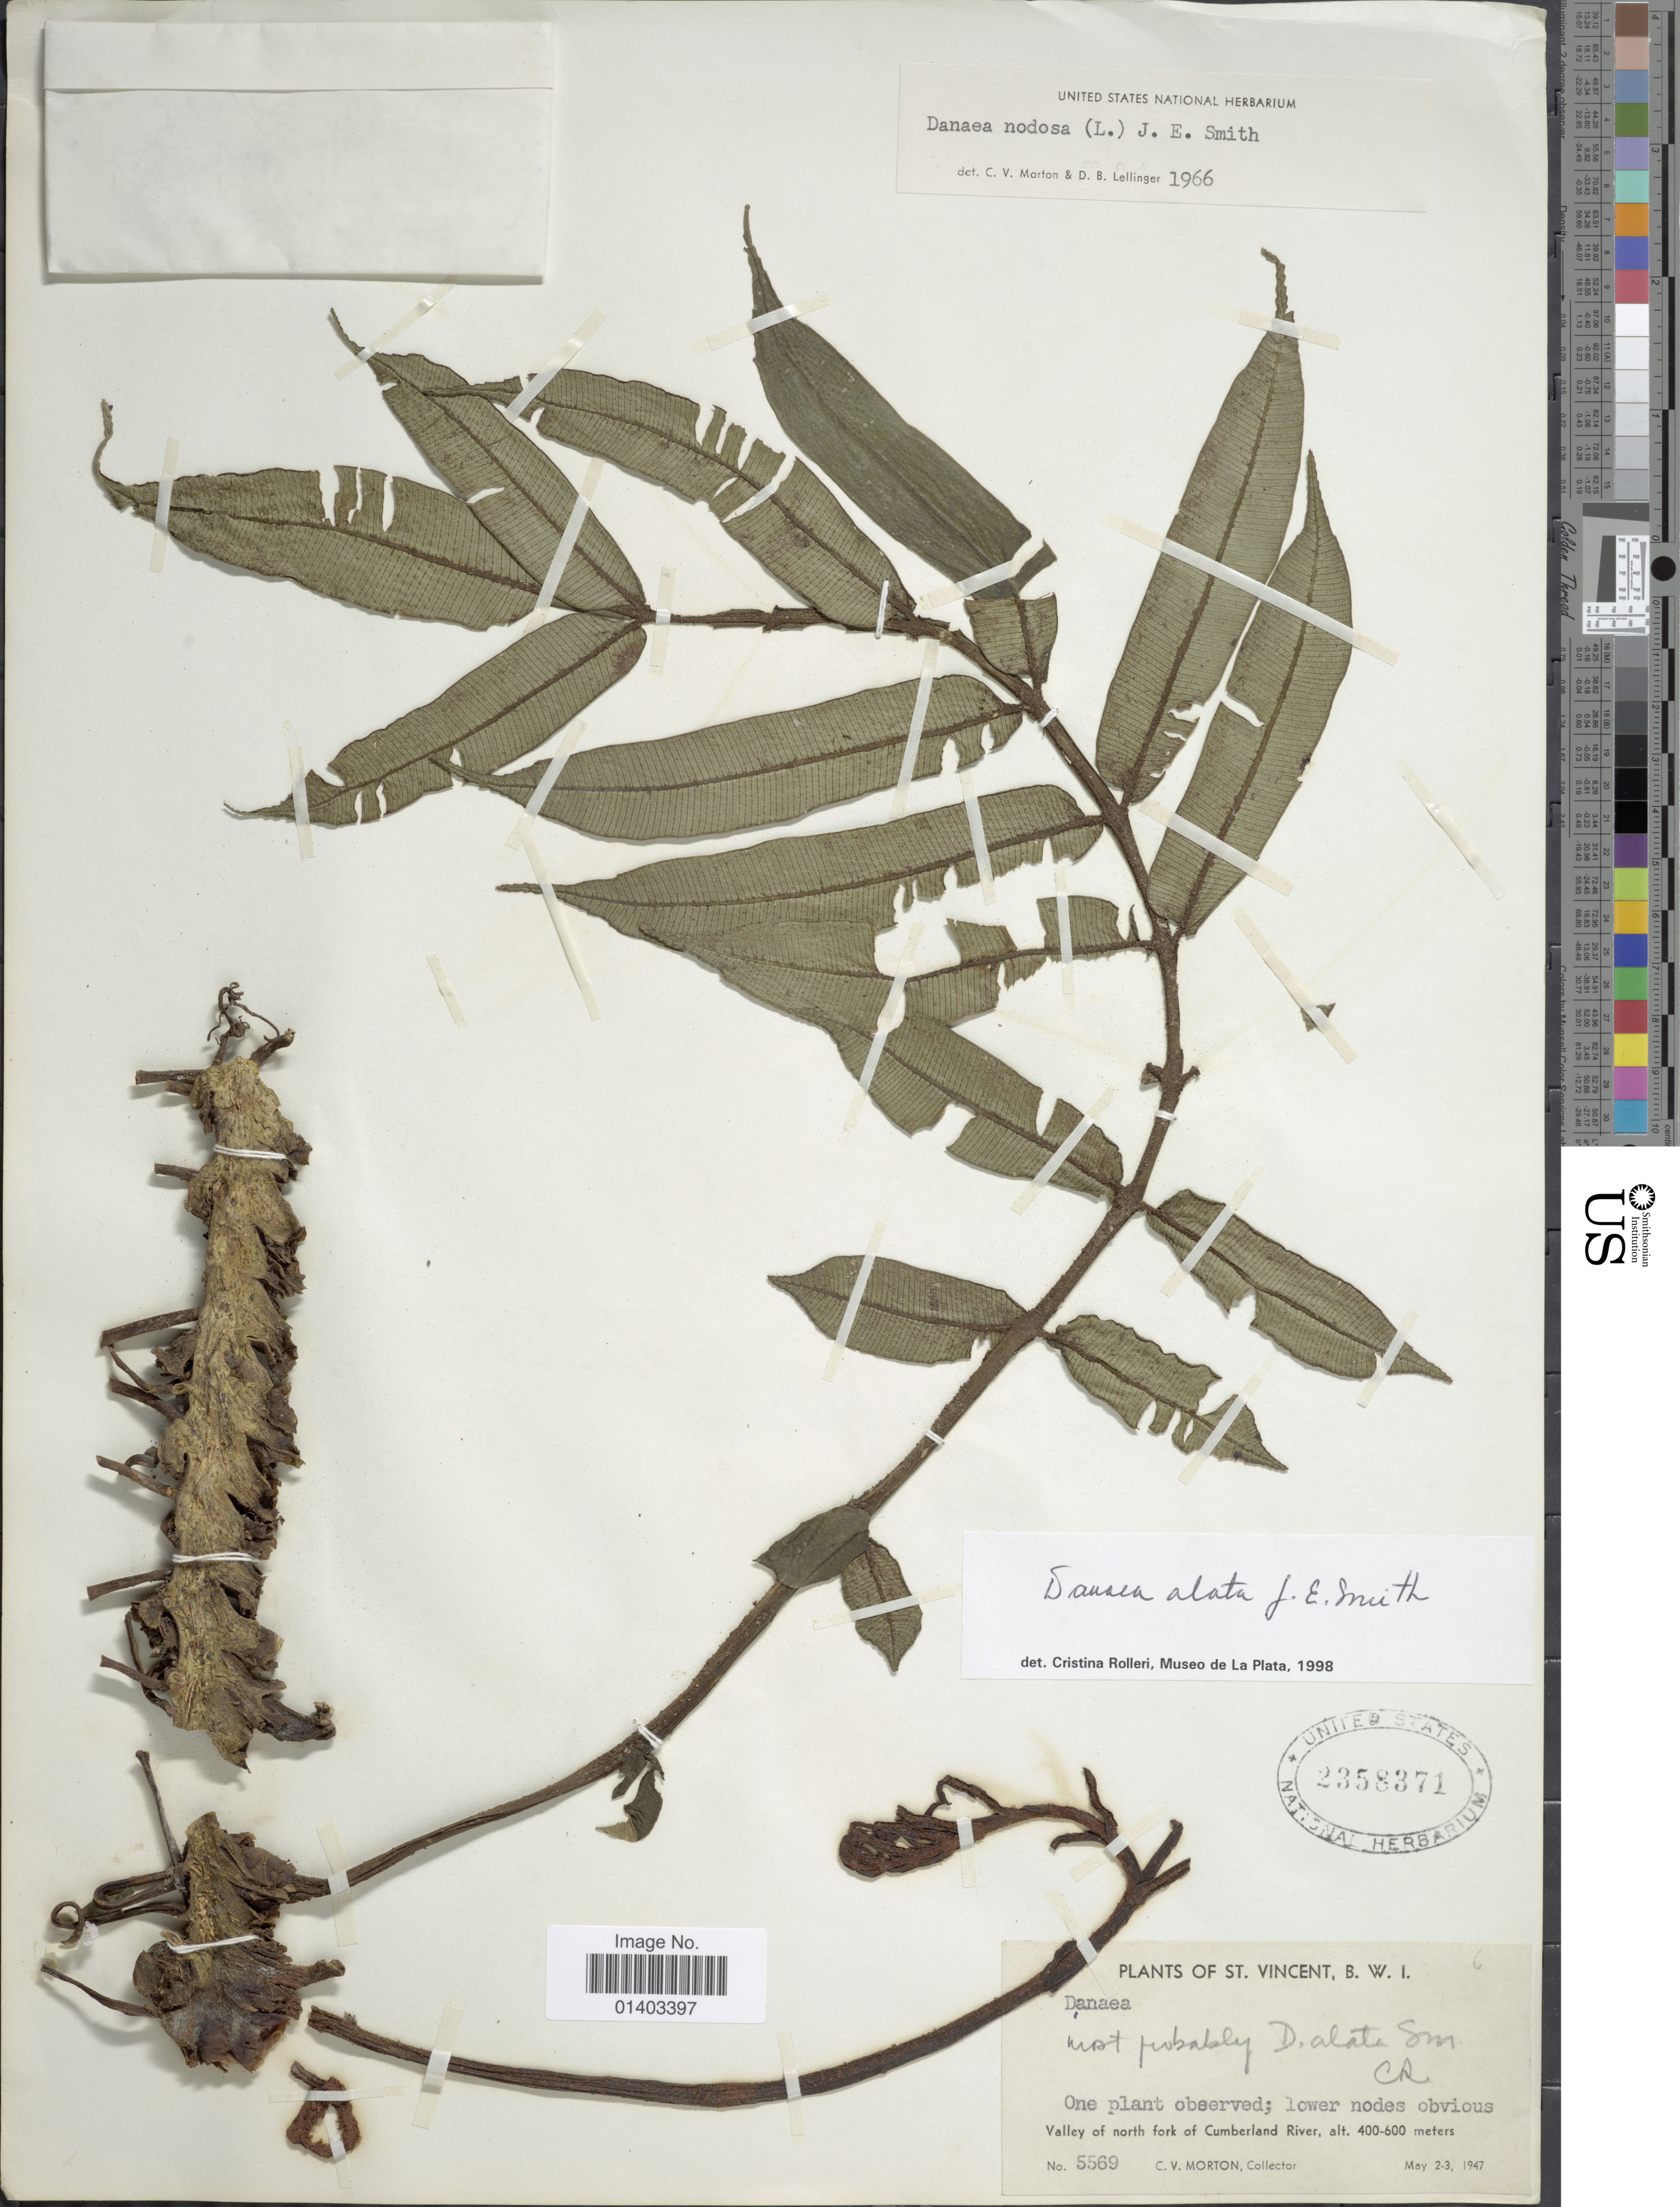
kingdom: Plantae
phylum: Tracheophyta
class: Polypodiopsida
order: Marattiales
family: Marattiaceae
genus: Danaea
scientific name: Danaea alata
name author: Sm.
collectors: C. V. Morton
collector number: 5569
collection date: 1947-05-02/1947-05-03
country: St. Vincent - Grenadines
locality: St Vincent, B.W.I. Valley of north fork of Cumberland River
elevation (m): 400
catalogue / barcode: US 2358371